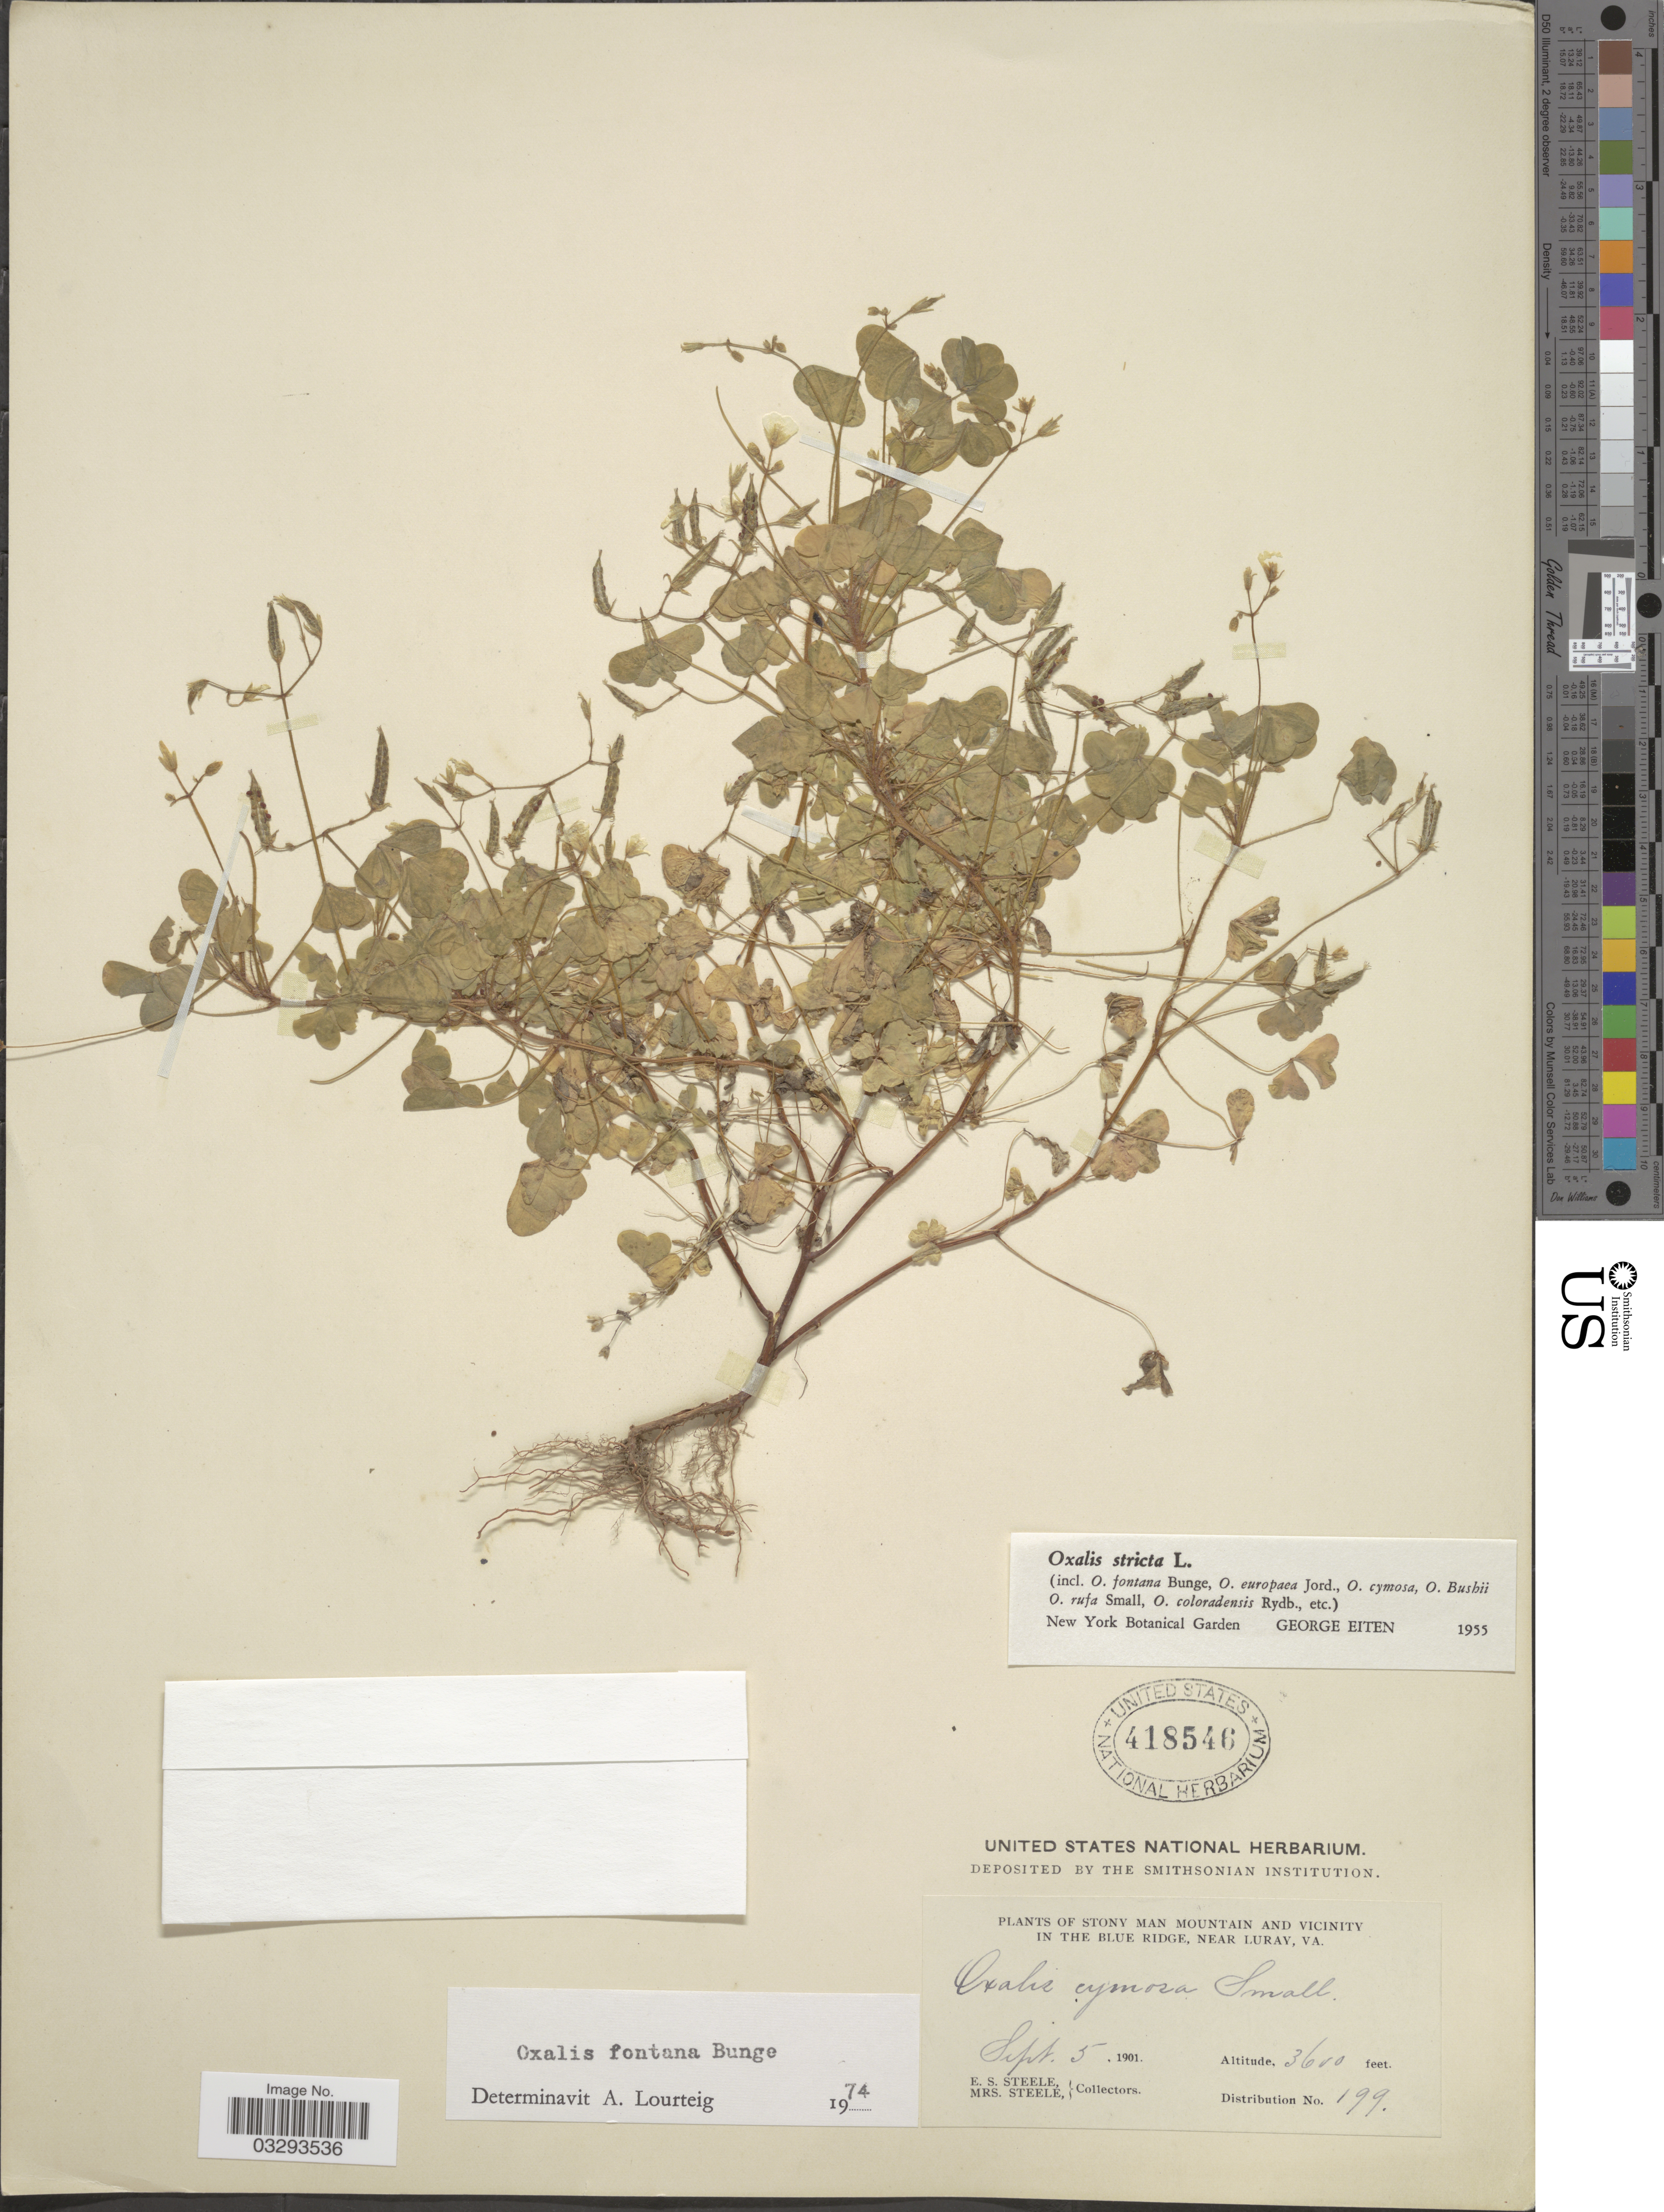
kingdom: Plantae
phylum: Tracheophyta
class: Magnoliopsida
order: Oxalidales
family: Oxalidaceae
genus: Oxalis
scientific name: Oxalis fontana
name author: Bunge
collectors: E. Steele & Mrs. E. S. Steele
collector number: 199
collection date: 1901-09-05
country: United States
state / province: Virginia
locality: Stony Man Mountain and vicinity in the Blue Ridge, near Luray.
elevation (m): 1097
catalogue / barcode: US 418546